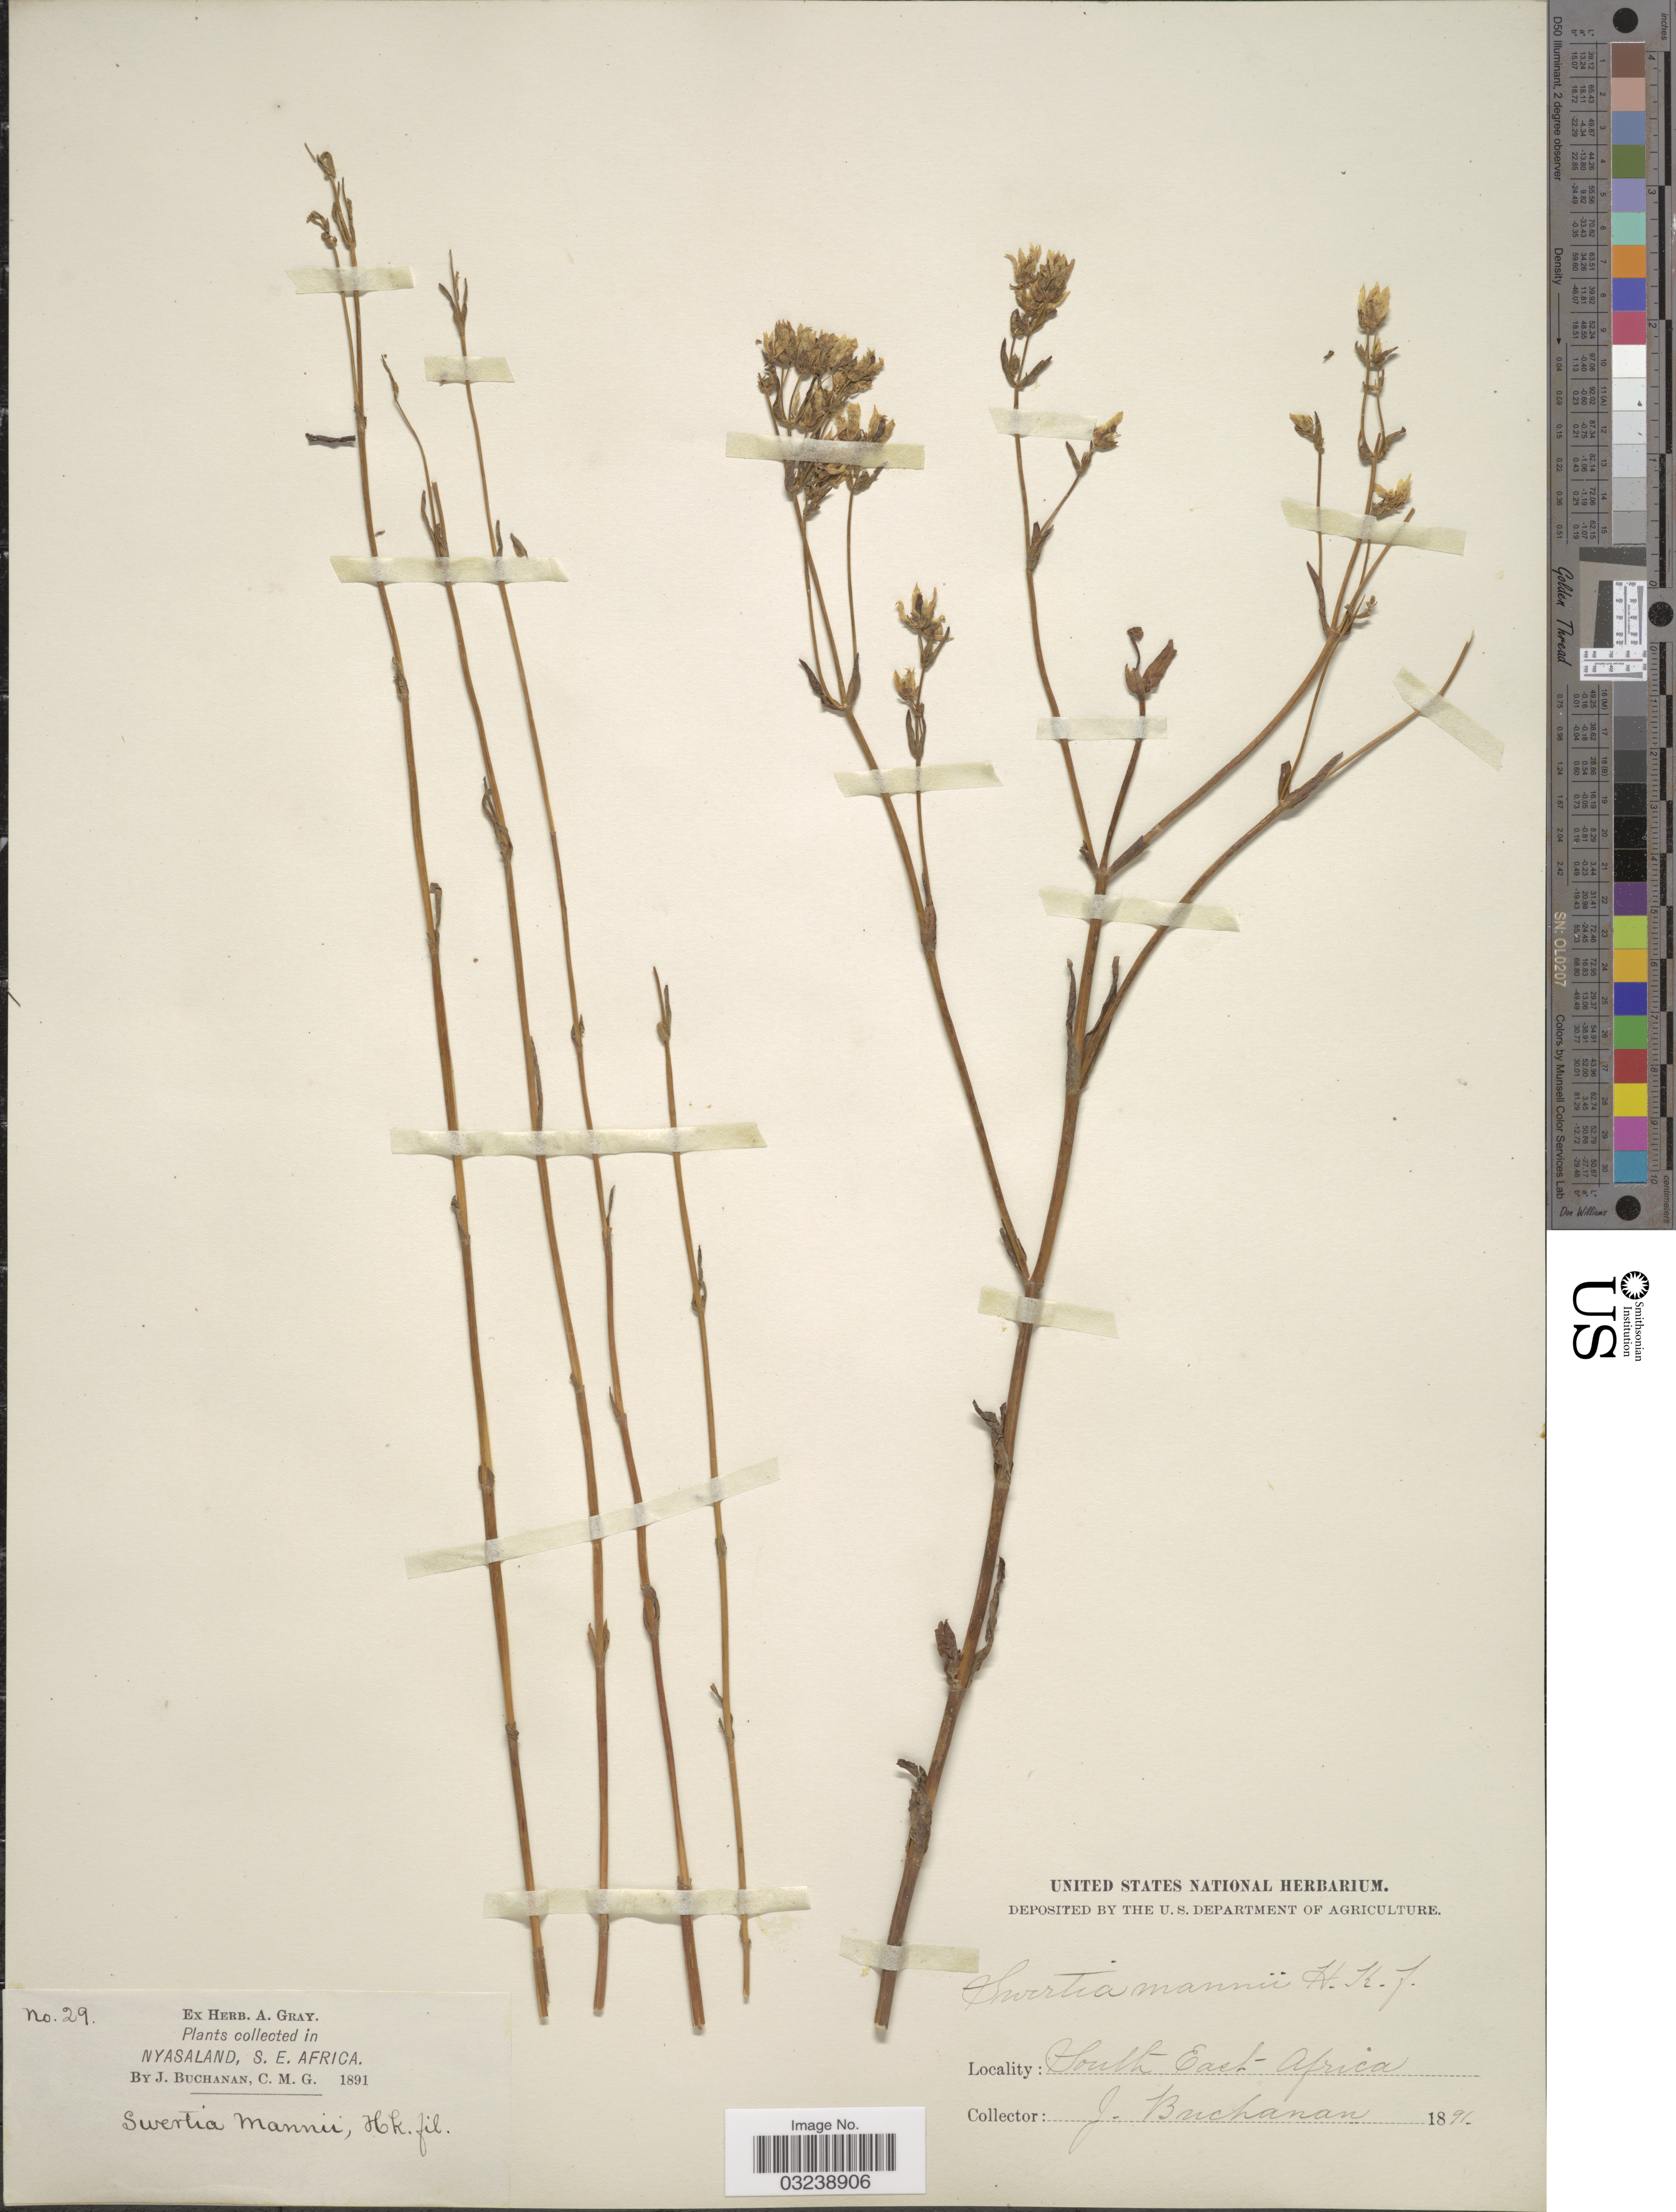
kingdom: Plantae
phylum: Tracheophyta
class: Magnoliopsida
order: Gentianales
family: Gentianaceae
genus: Swertia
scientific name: Swertia mannii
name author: Hook. f.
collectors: J. Buchanan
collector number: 29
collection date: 1891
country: Malawi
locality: Nyasaland. South East Africa.